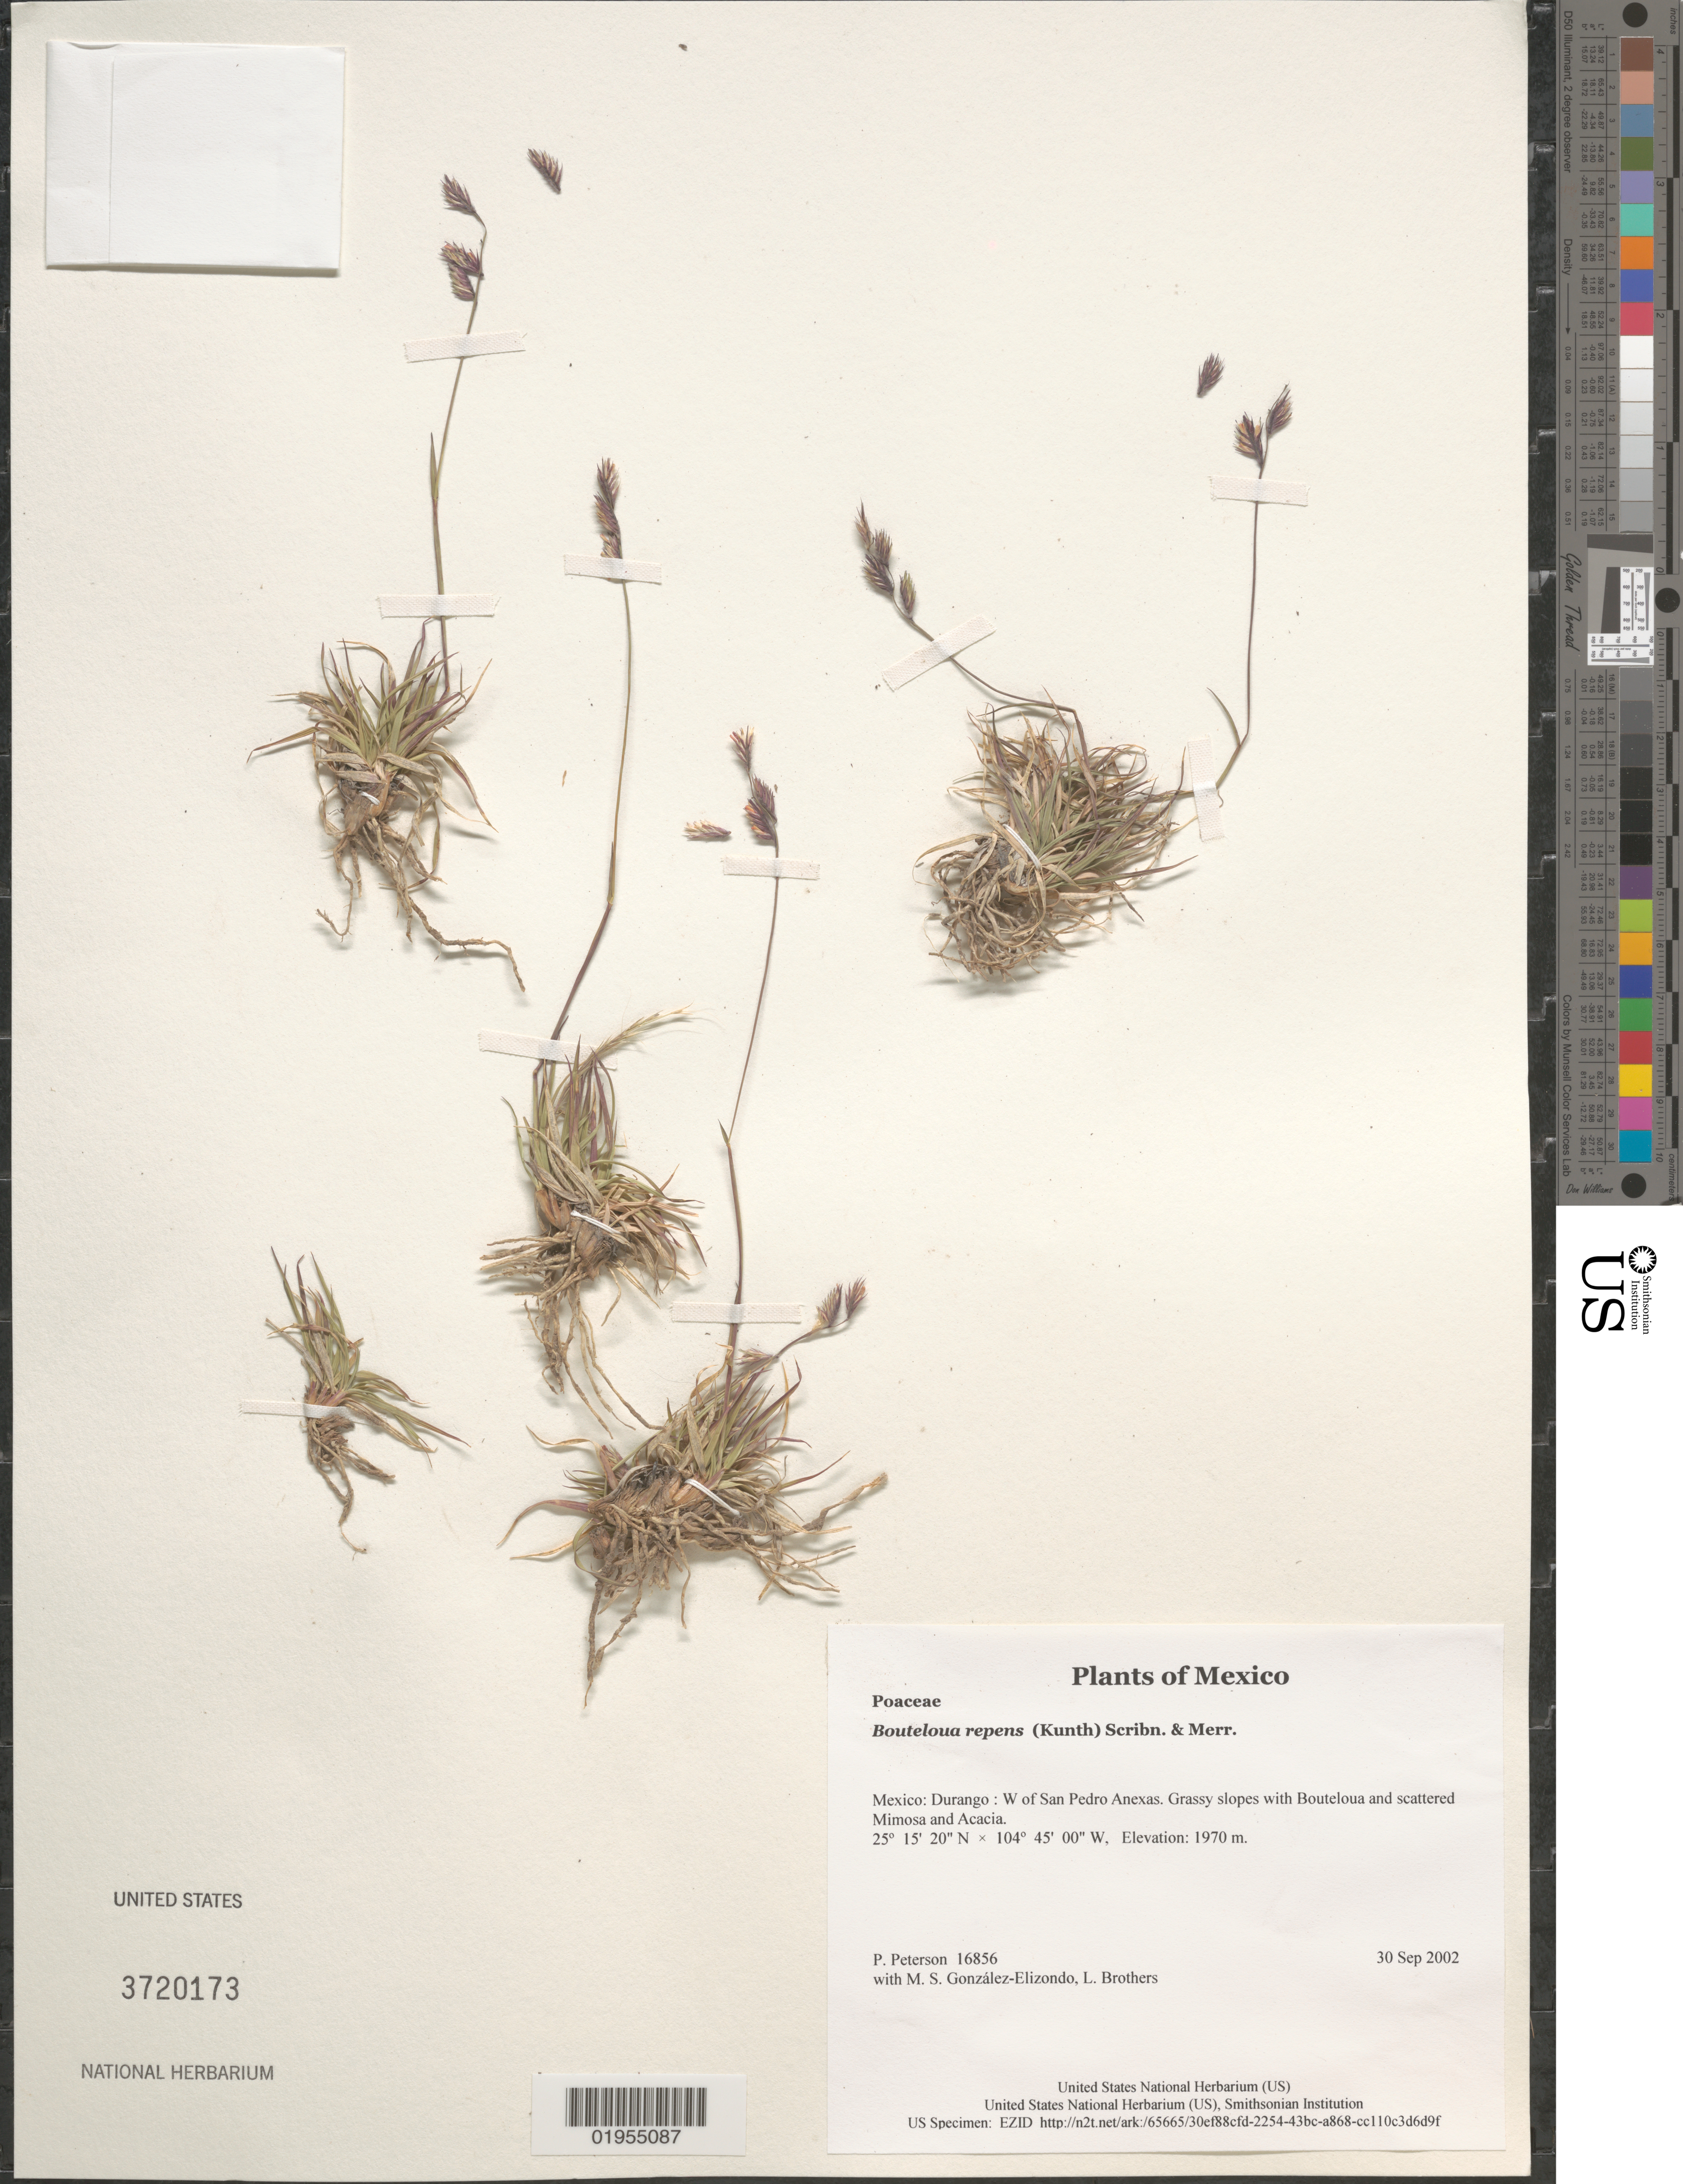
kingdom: Plantae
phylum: Tracheophyta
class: Liliopsida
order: Poales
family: Poaceae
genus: Bouteloua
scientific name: Bouteloua repens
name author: (Kunth) Scribn. & Merr.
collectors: P. M. Peterson, M. S. González-Elizondo & L. E. Brothers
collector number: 16856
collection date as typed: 30 Sep 2002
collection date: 2002-09-30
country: Mexico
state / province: Durango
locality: W of San Pedro Anexas. Grassy slopes with Bouteloua and scattered Mimosa and Acacia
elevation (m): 1970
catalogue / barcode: US 3720173